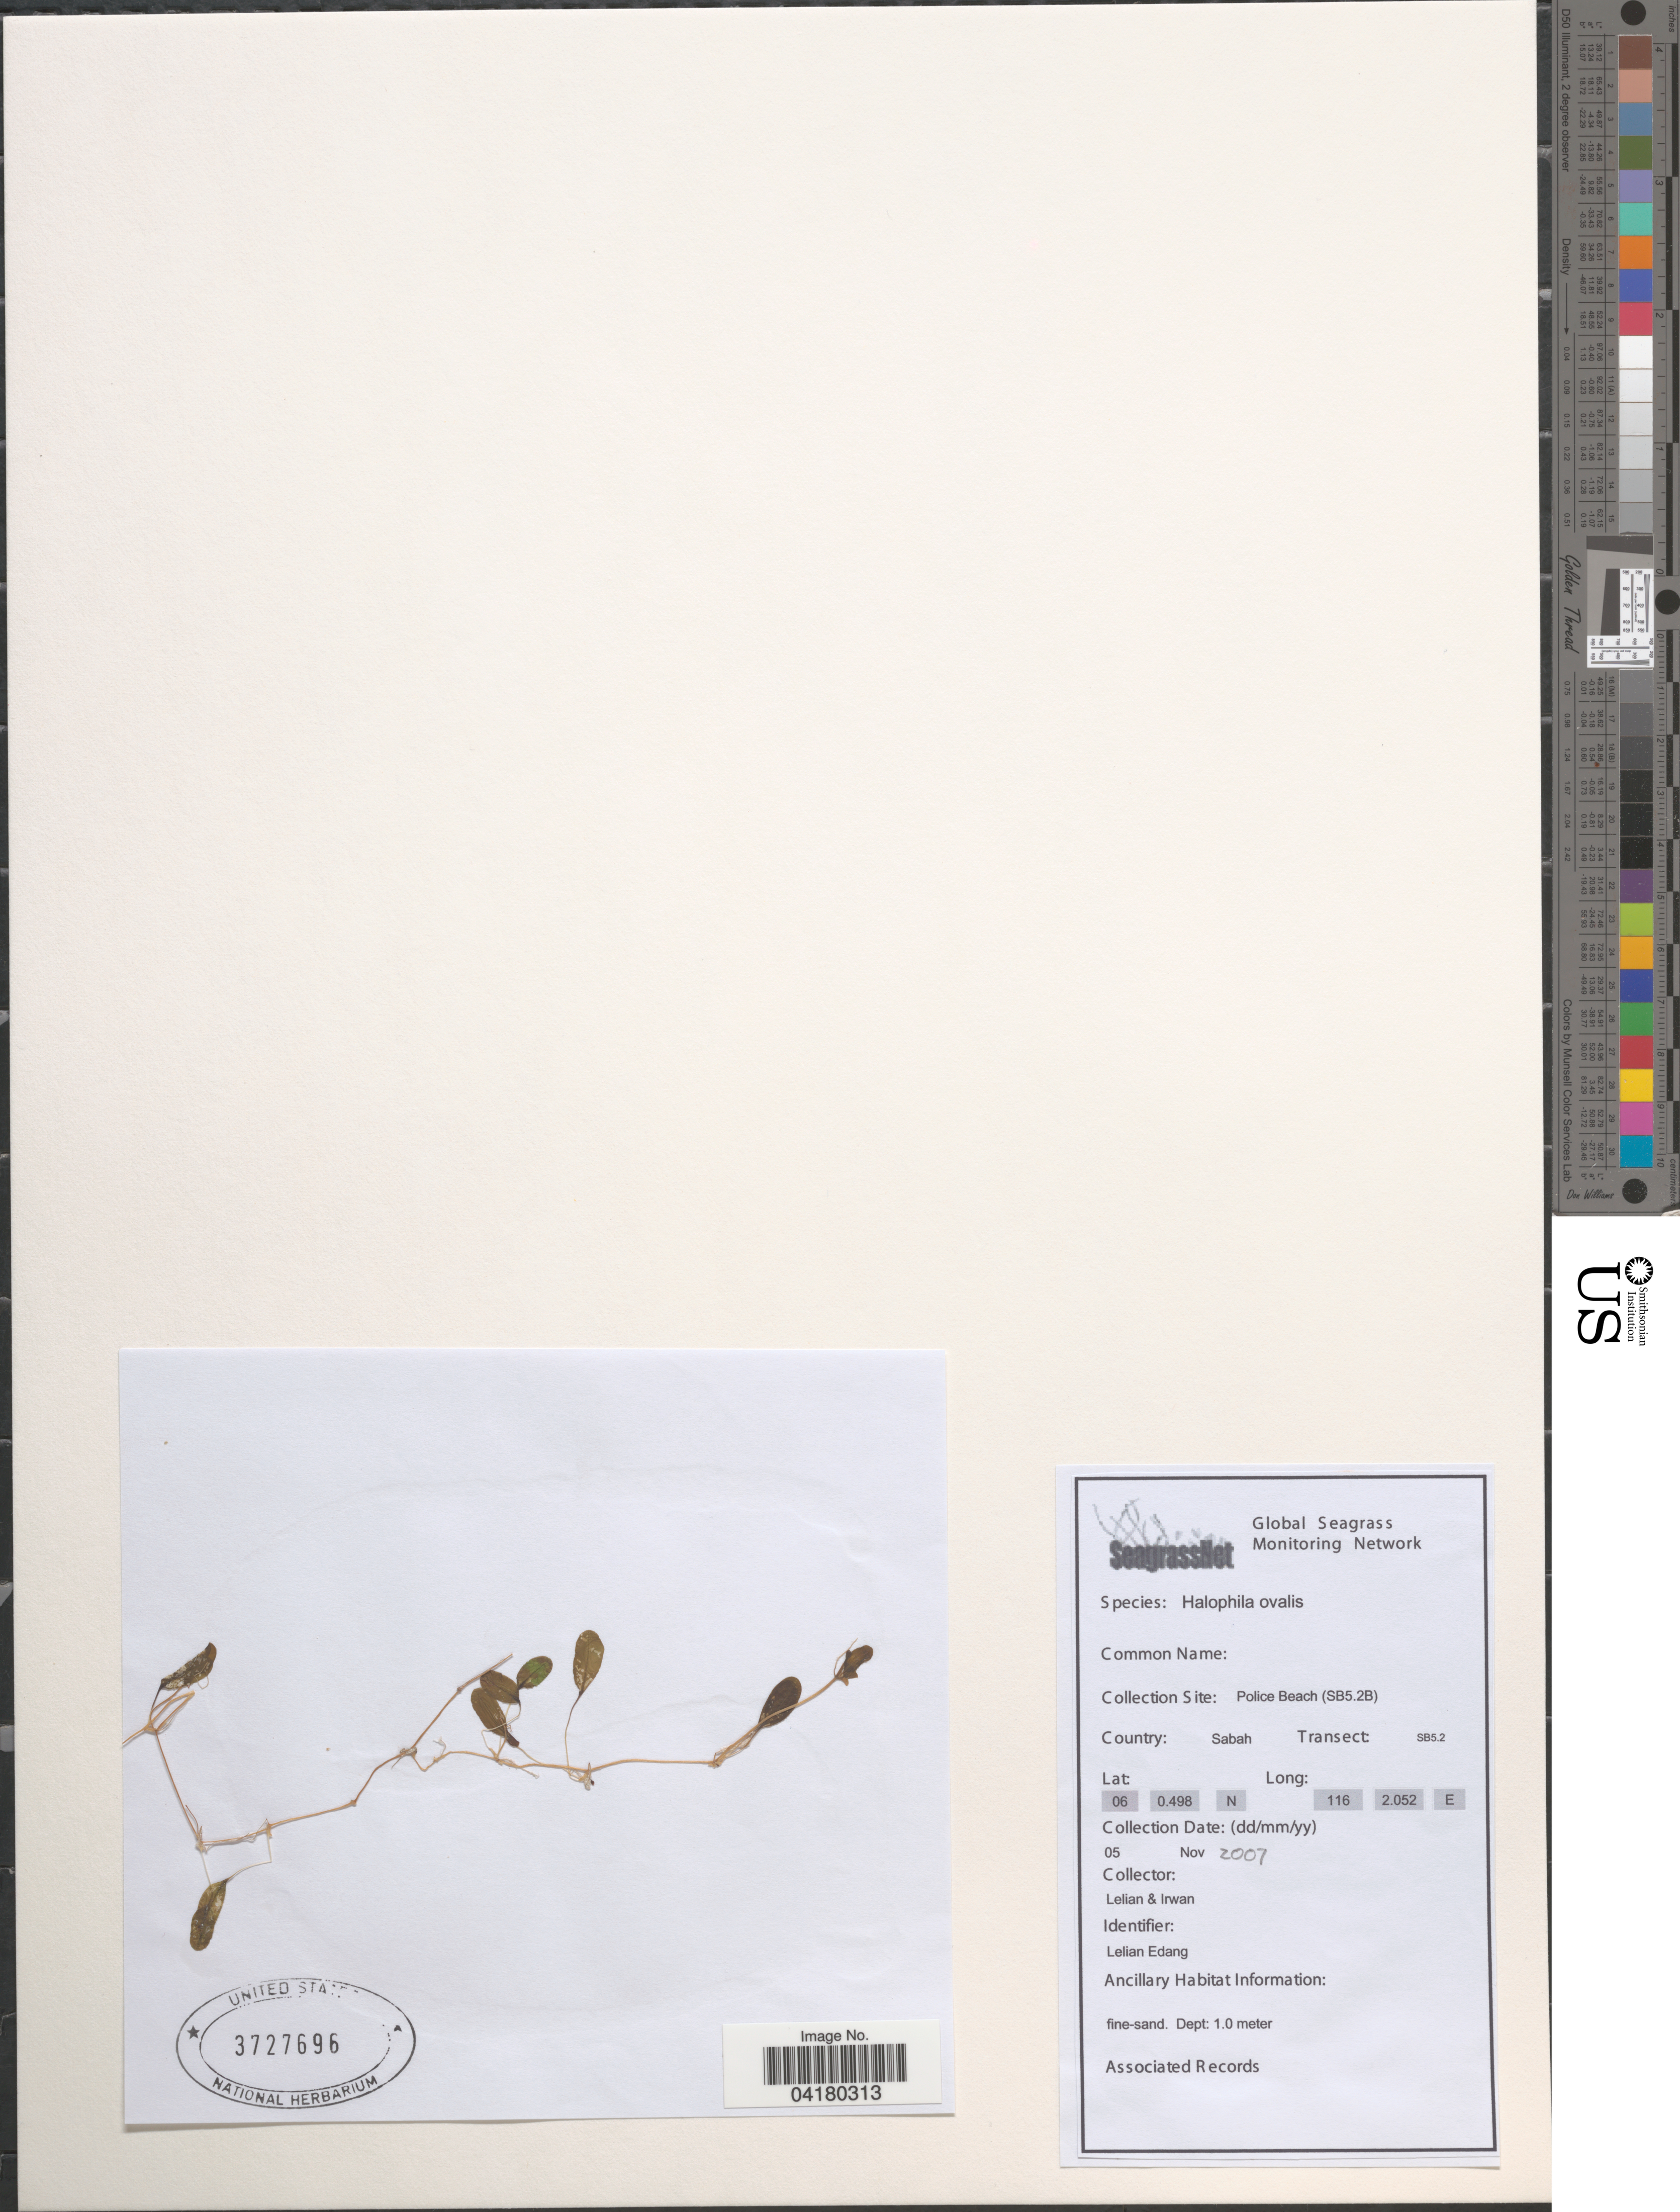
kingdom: Plantae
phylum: Tracheophyta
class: Liliopsida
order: Alismatales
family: Hydrocharitaceae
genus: Halophila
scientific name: Halophila ovalis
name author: (R. Br.) Hook. f.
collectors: Lelian & Irwan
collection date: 2007-11-05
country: Malaysia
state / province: Sabah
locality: Police Beach (SB5.2B). Transect: SB5.2.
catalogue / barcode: US 3727696